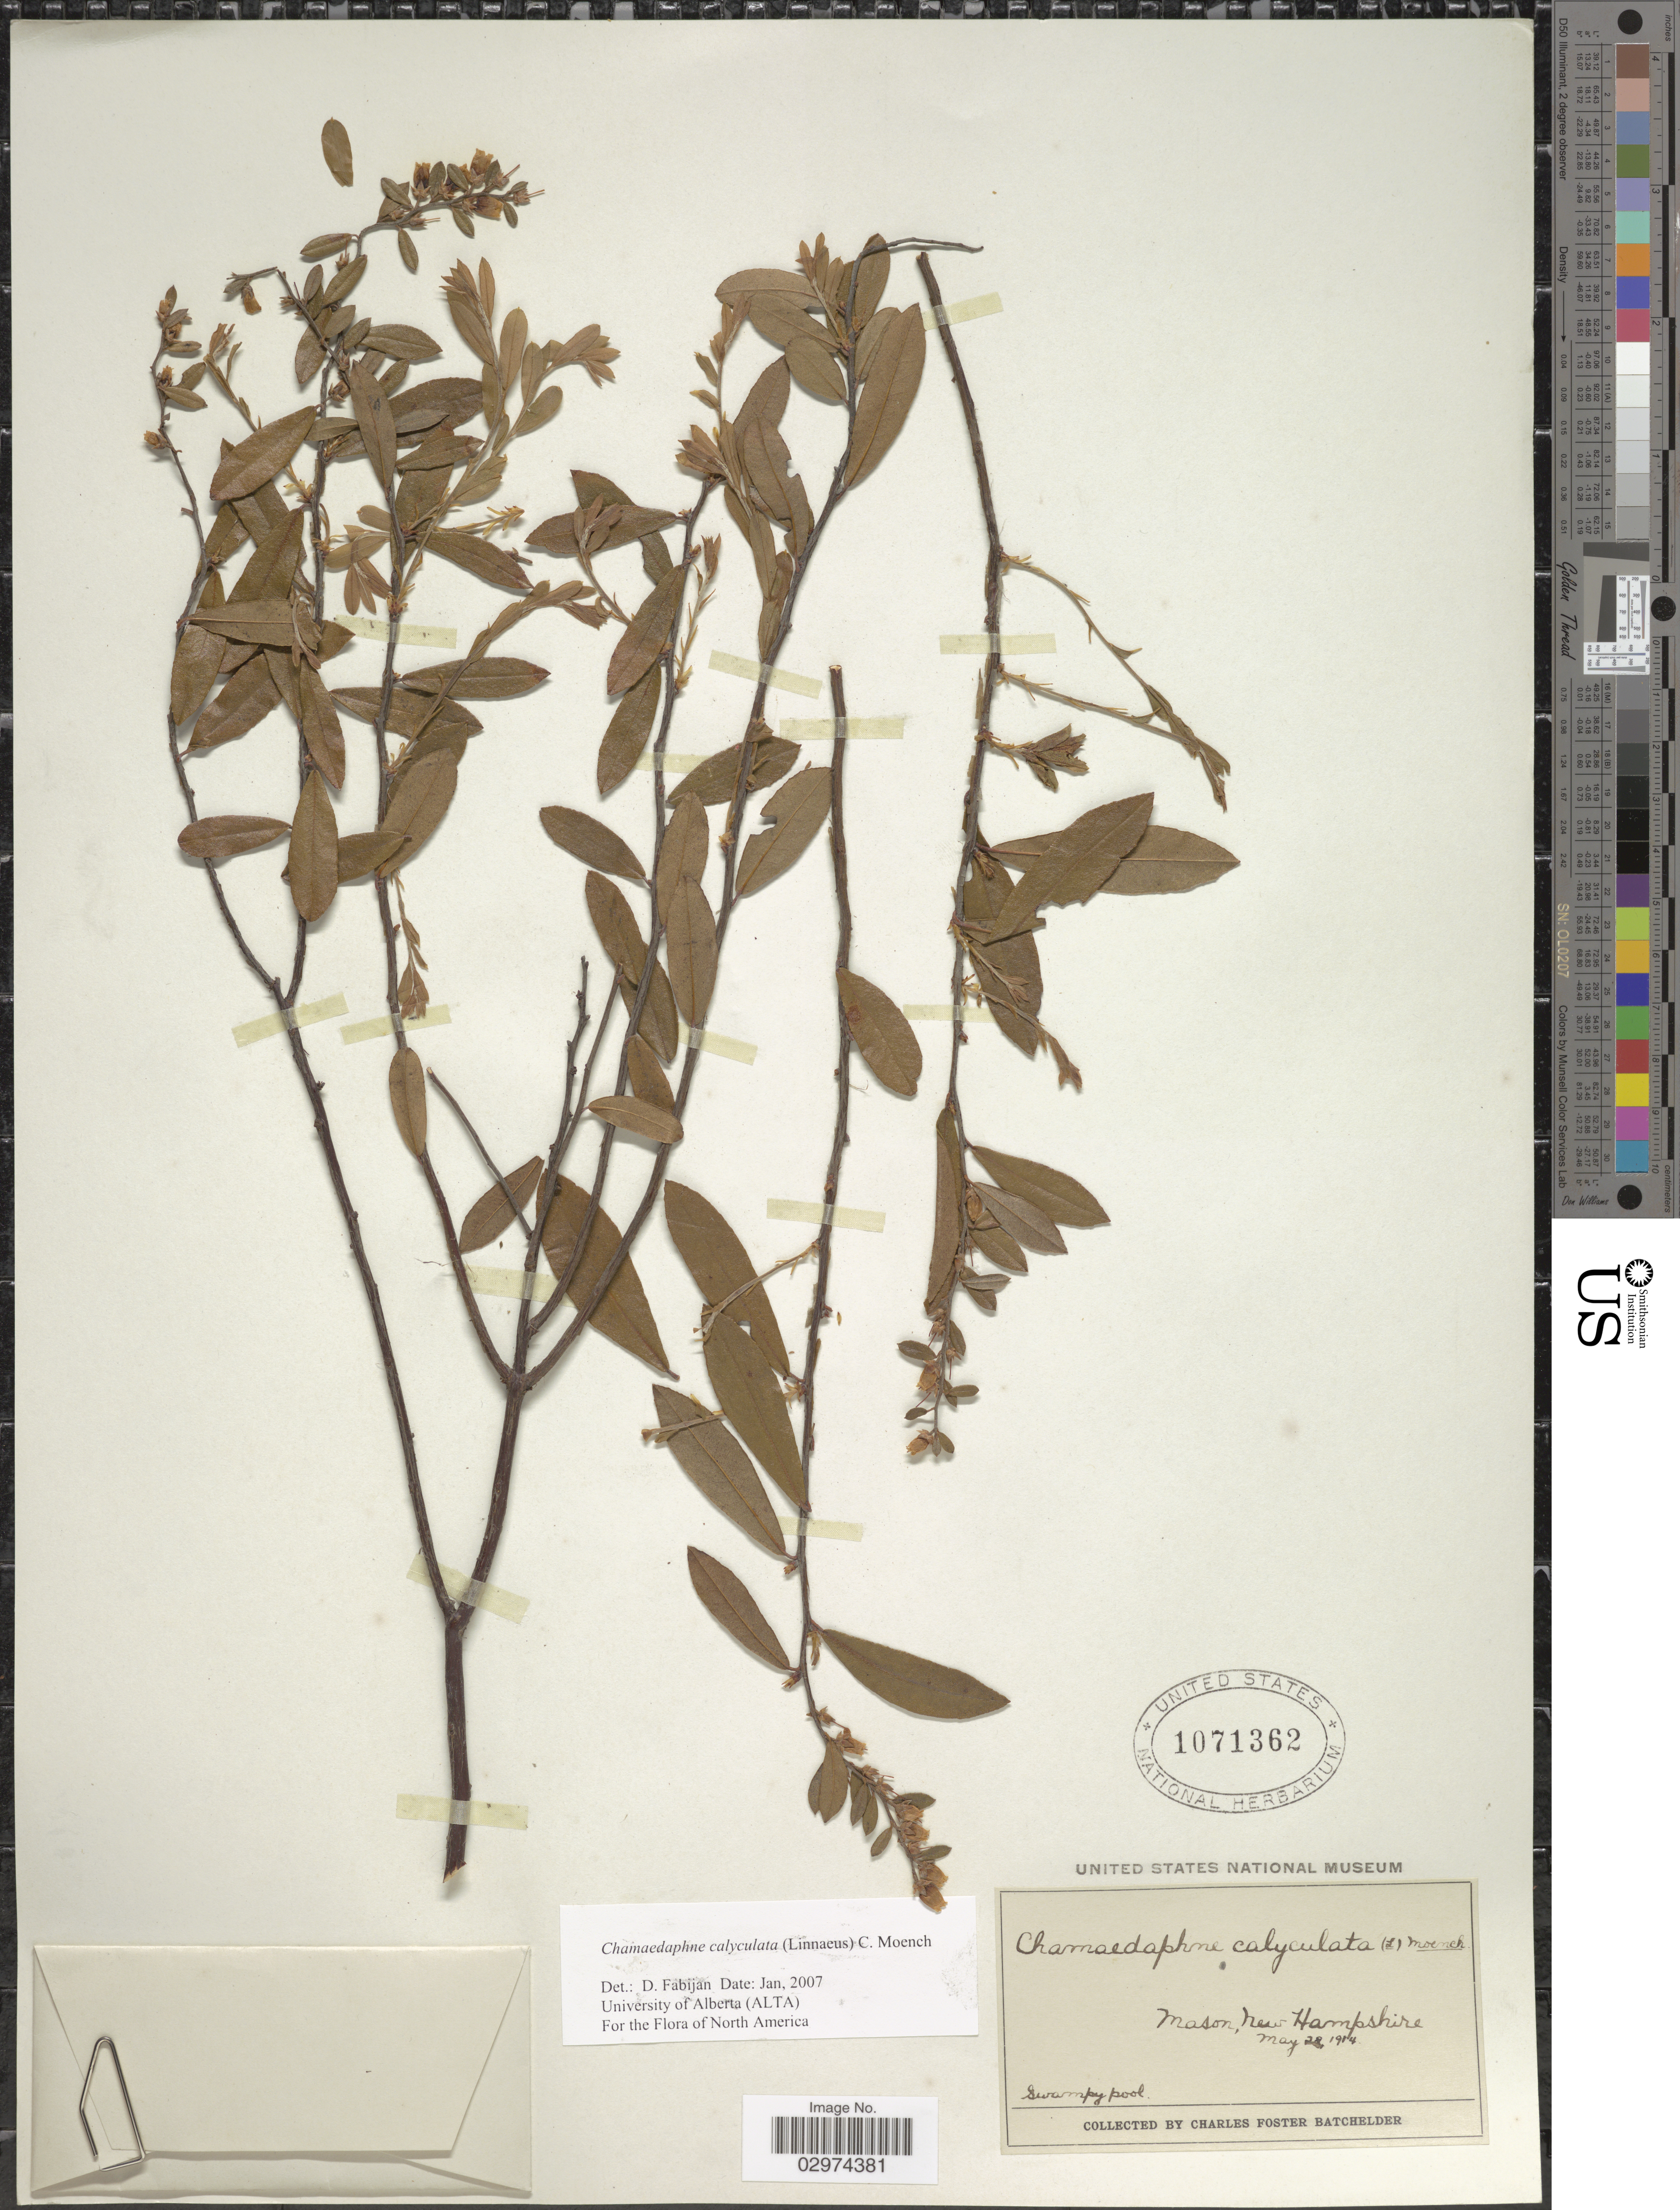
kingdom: Plantae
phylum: Tracheophyta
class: Magnoliopsida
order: Ericales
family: Ericaceae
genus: Chamaedaphne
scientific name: Chamaedaphne calyculata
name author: (L.) Moench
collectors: C. Batchelder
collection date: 1914-05-28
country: United States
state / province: New Hampshire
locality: Mason.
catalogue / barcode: US 1071362